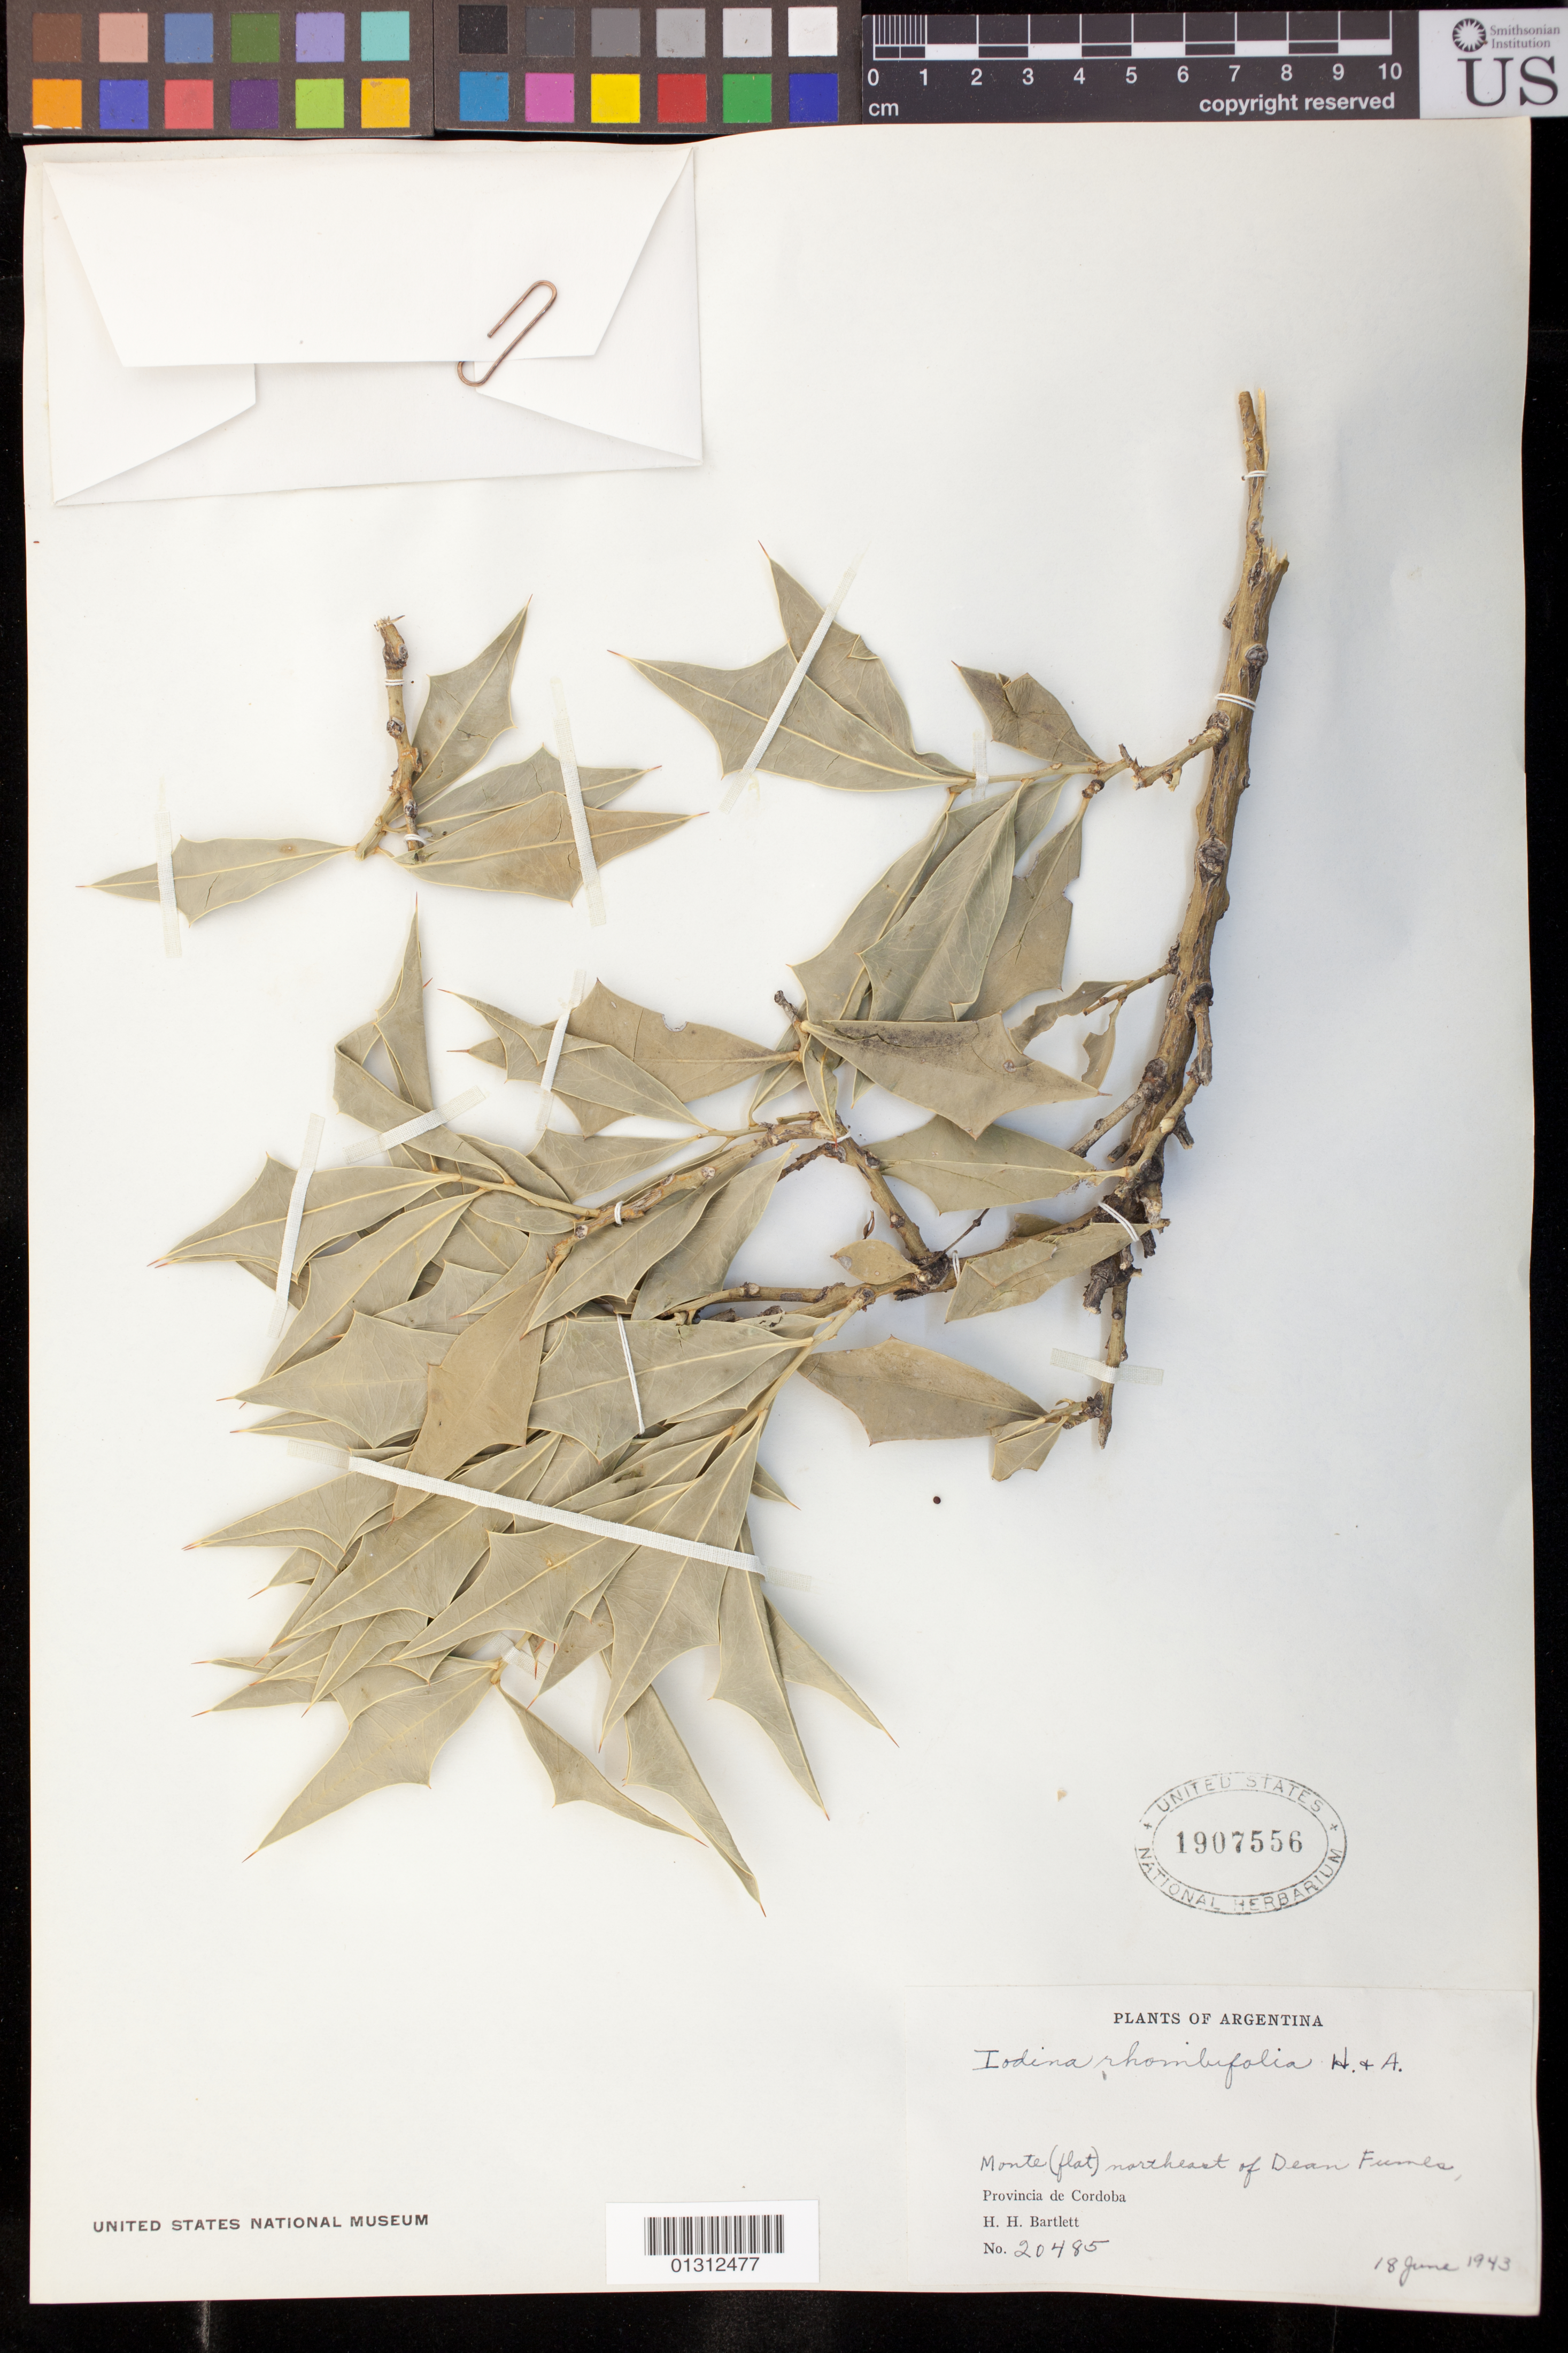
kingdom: Plantae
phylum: Tracheophyta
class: Magnoliopsida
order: Santalales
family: Cervantesiaceae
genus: Jodina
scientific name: Jodina rhombifolia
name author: (Hook. & Arn.) Reissek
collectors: H. H. Bartlett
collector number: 20485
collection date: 1943-06-18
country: Argentina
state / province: Cordoba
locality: Monte (flat) northeast of Dean Fumes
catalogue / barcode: US 1907556